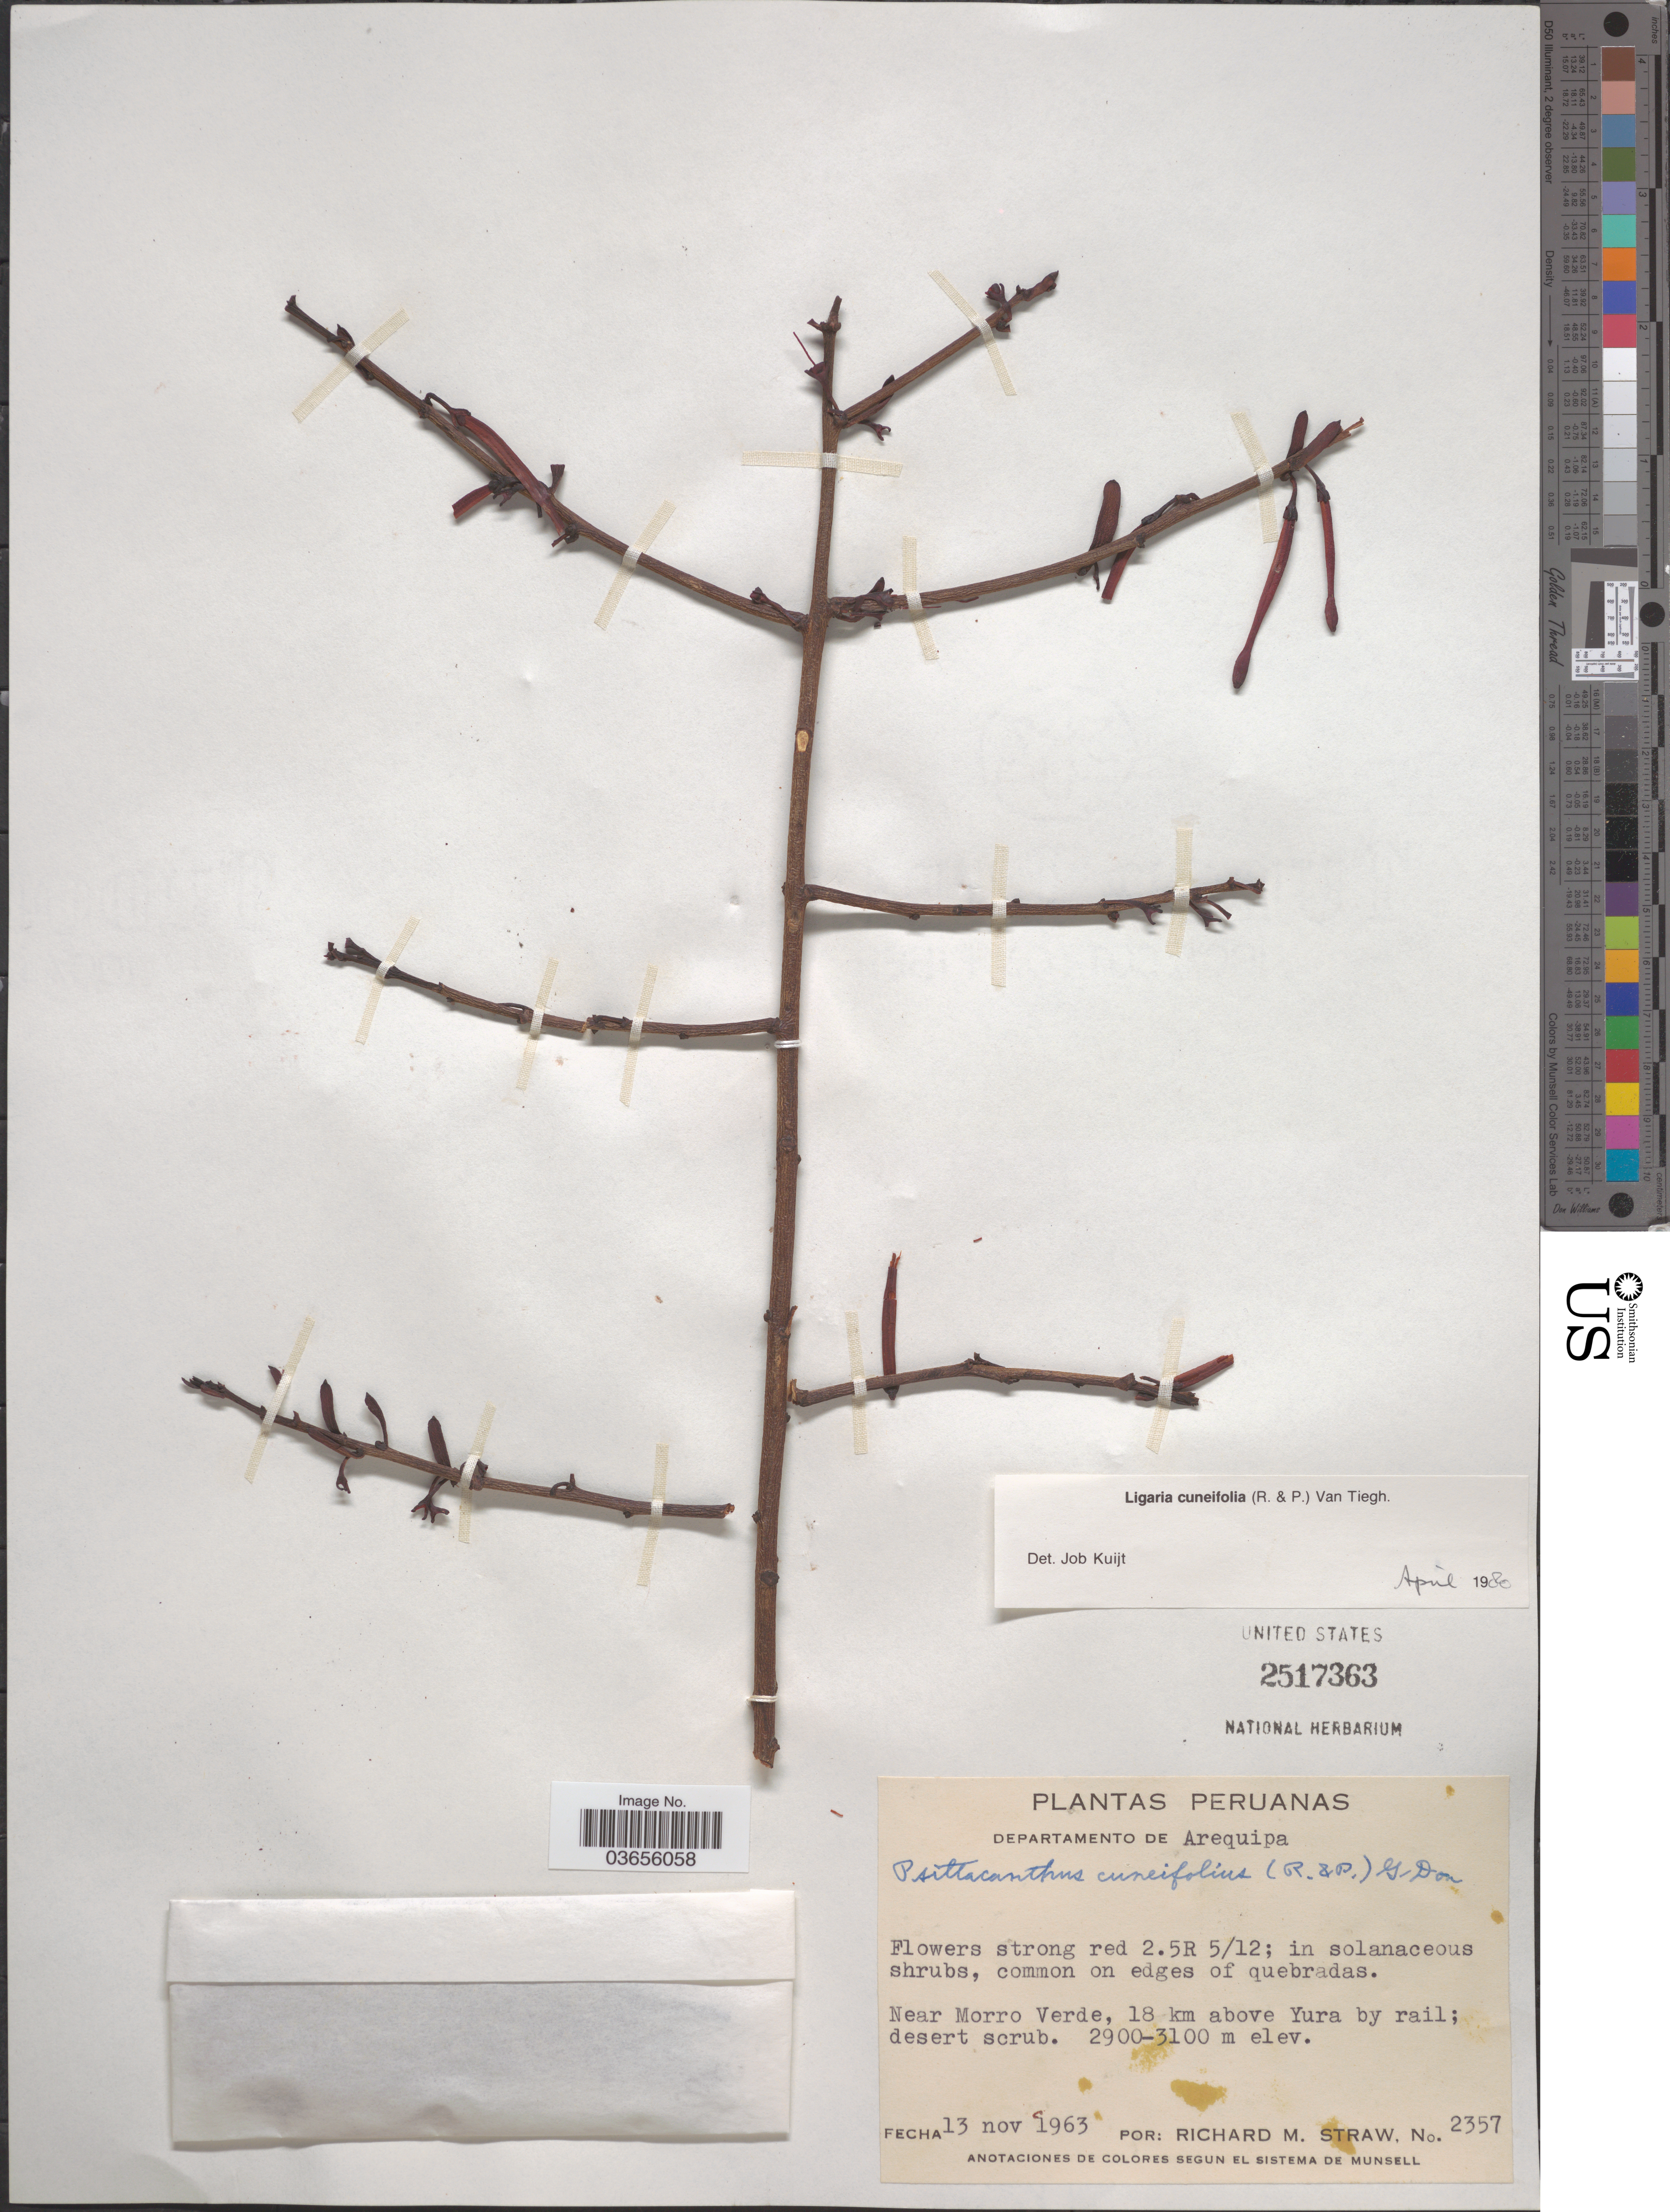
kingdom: Plantae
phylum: Tracheophyta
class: Magnoliopsida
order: Santalales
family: Loranthaceae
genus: Ligaria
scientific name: Ligaria cuneifolia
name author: (Ruiz & Pav.) Tiegh.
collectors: R. M. Straw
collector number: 2357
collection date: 1963-11-13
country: Peru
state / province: Arequipa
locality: Departamento de Arequipa. Near Morro Verde, 18 km above Yura by rail.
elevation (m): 2900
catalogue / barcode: US 2517363